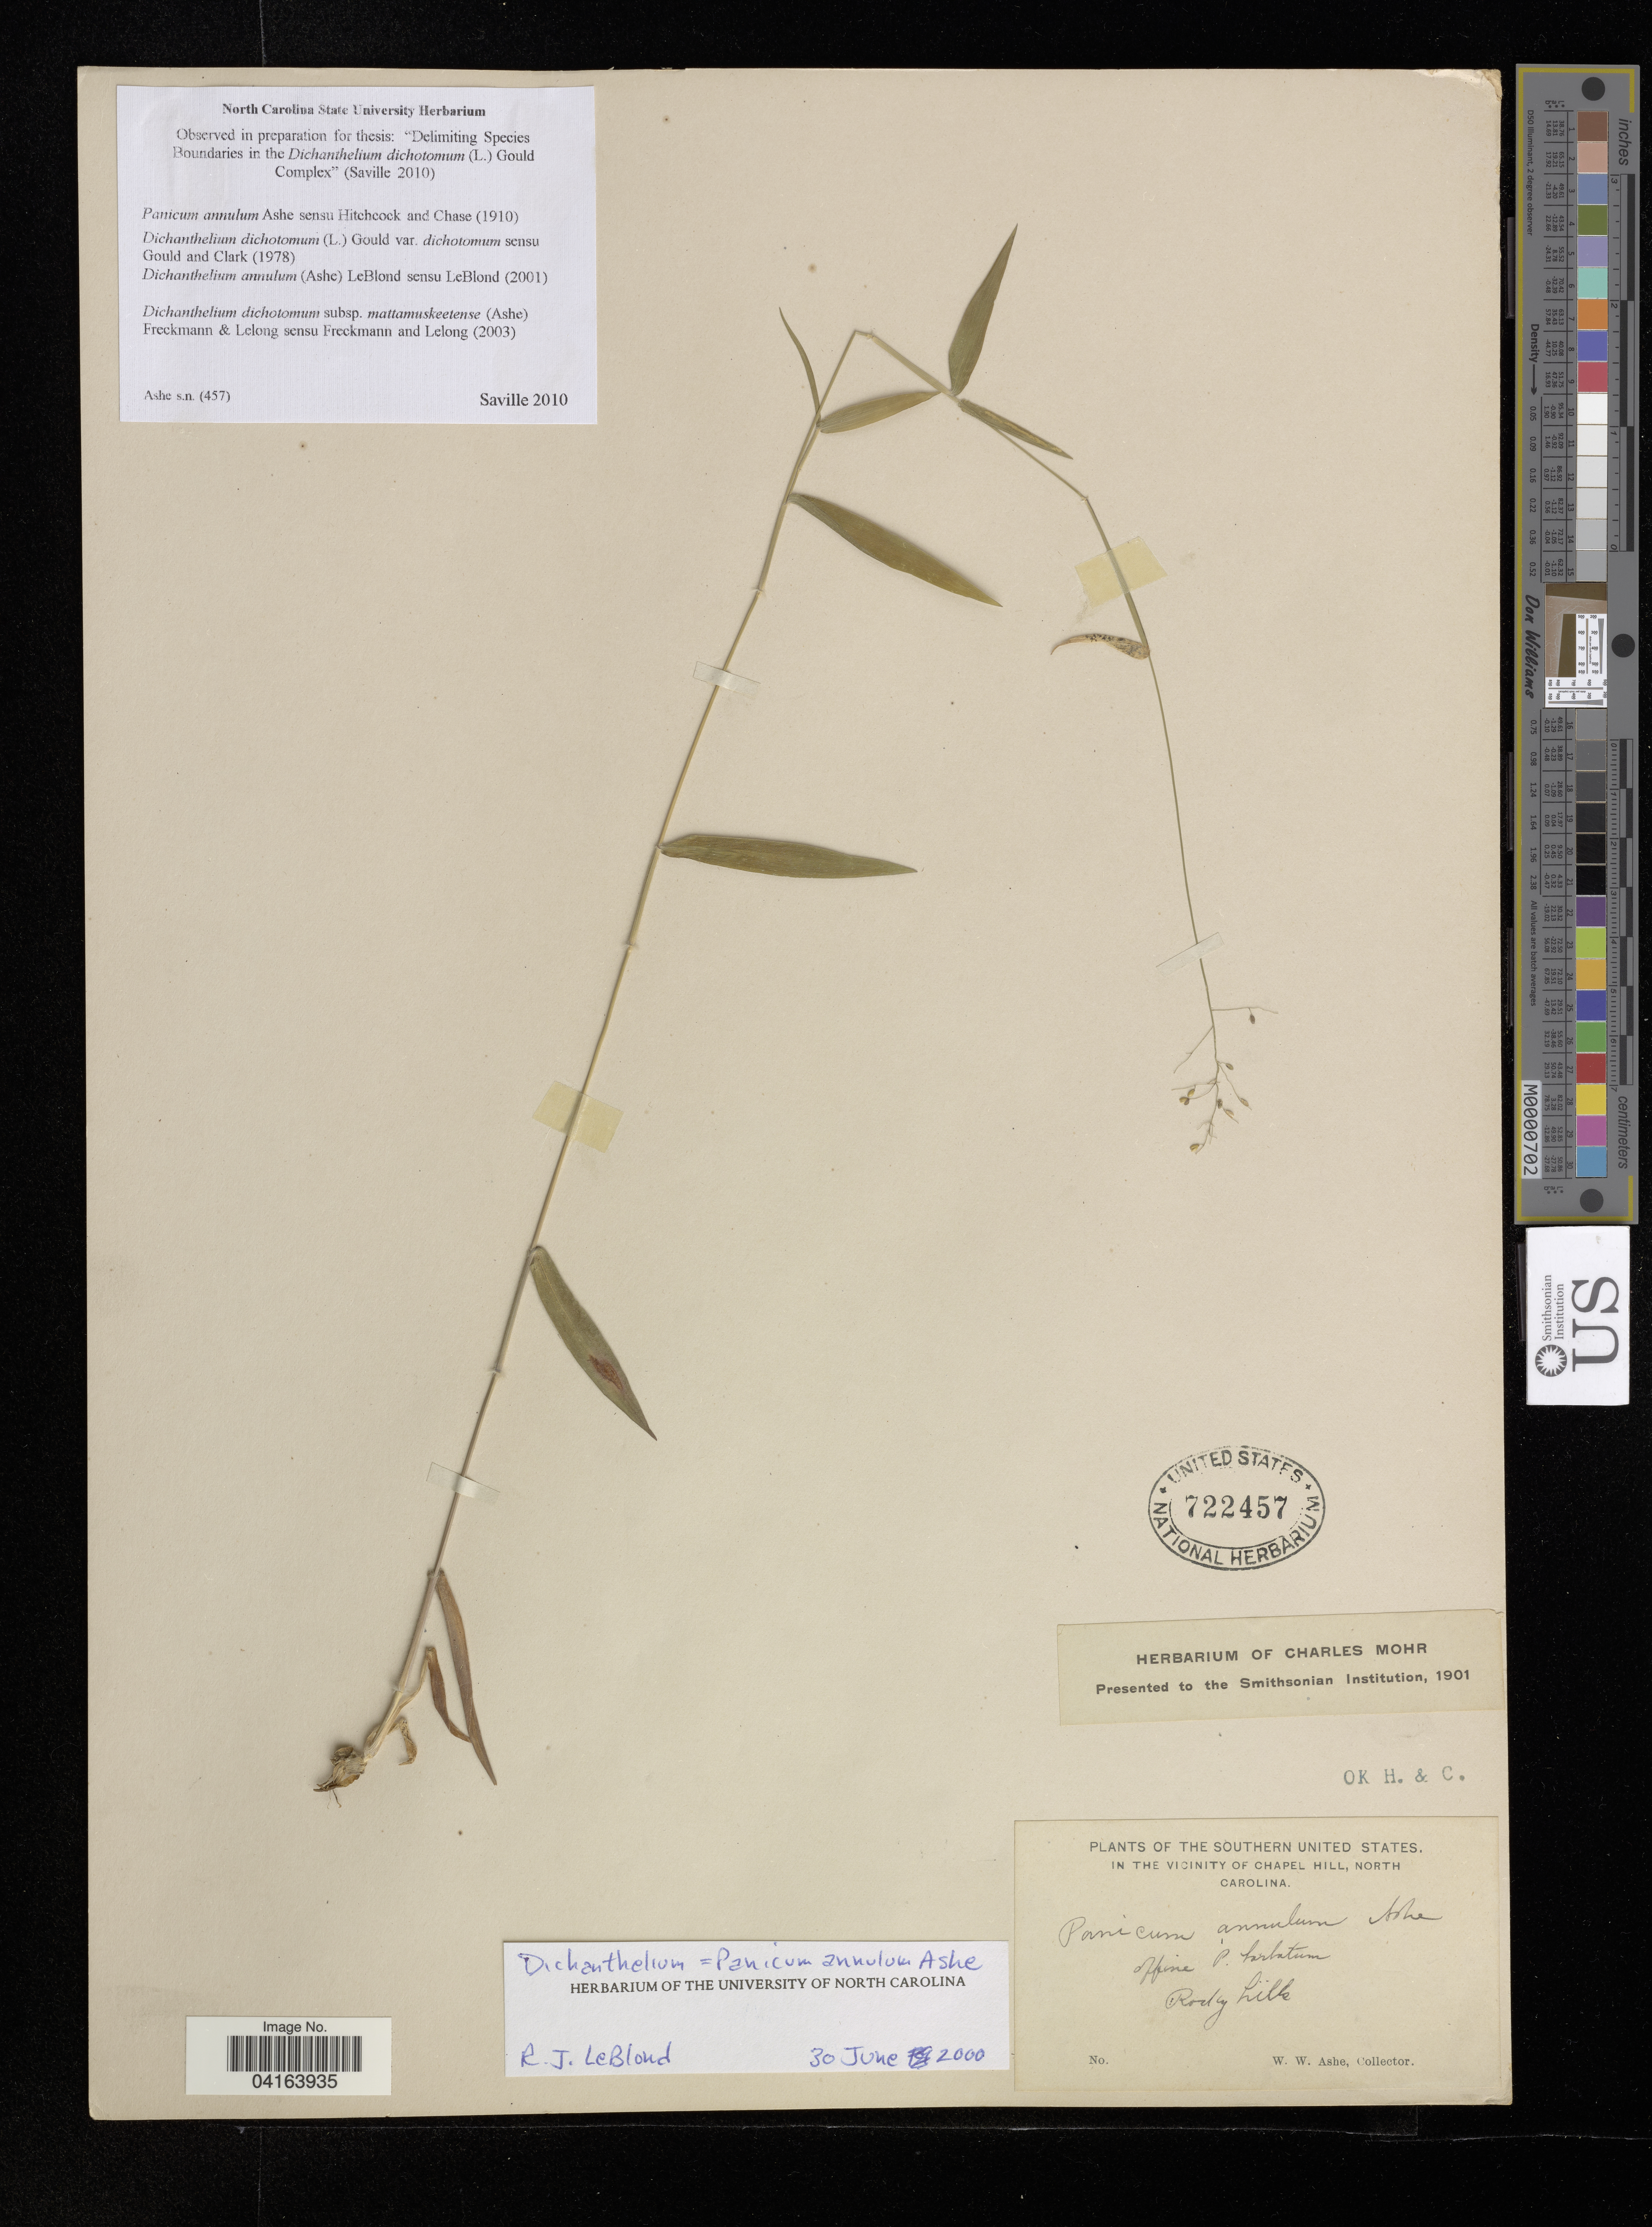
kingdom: Plantae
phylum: Tracheophyta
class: Liliopsida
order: Poales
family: Poaceae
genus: Dichanthelium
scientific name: Dichanthelium dichotomum subsp. mattamuskeetense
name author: (Ashe) Freckmann & Lelong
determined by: Saville, A. C., (NCSC), North Carolina State University (UNITED STATES)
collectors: W. W. Ashe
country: United States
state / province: North Carolina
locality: In the Vicinity of Chapel Hill.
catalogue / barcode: US 722457